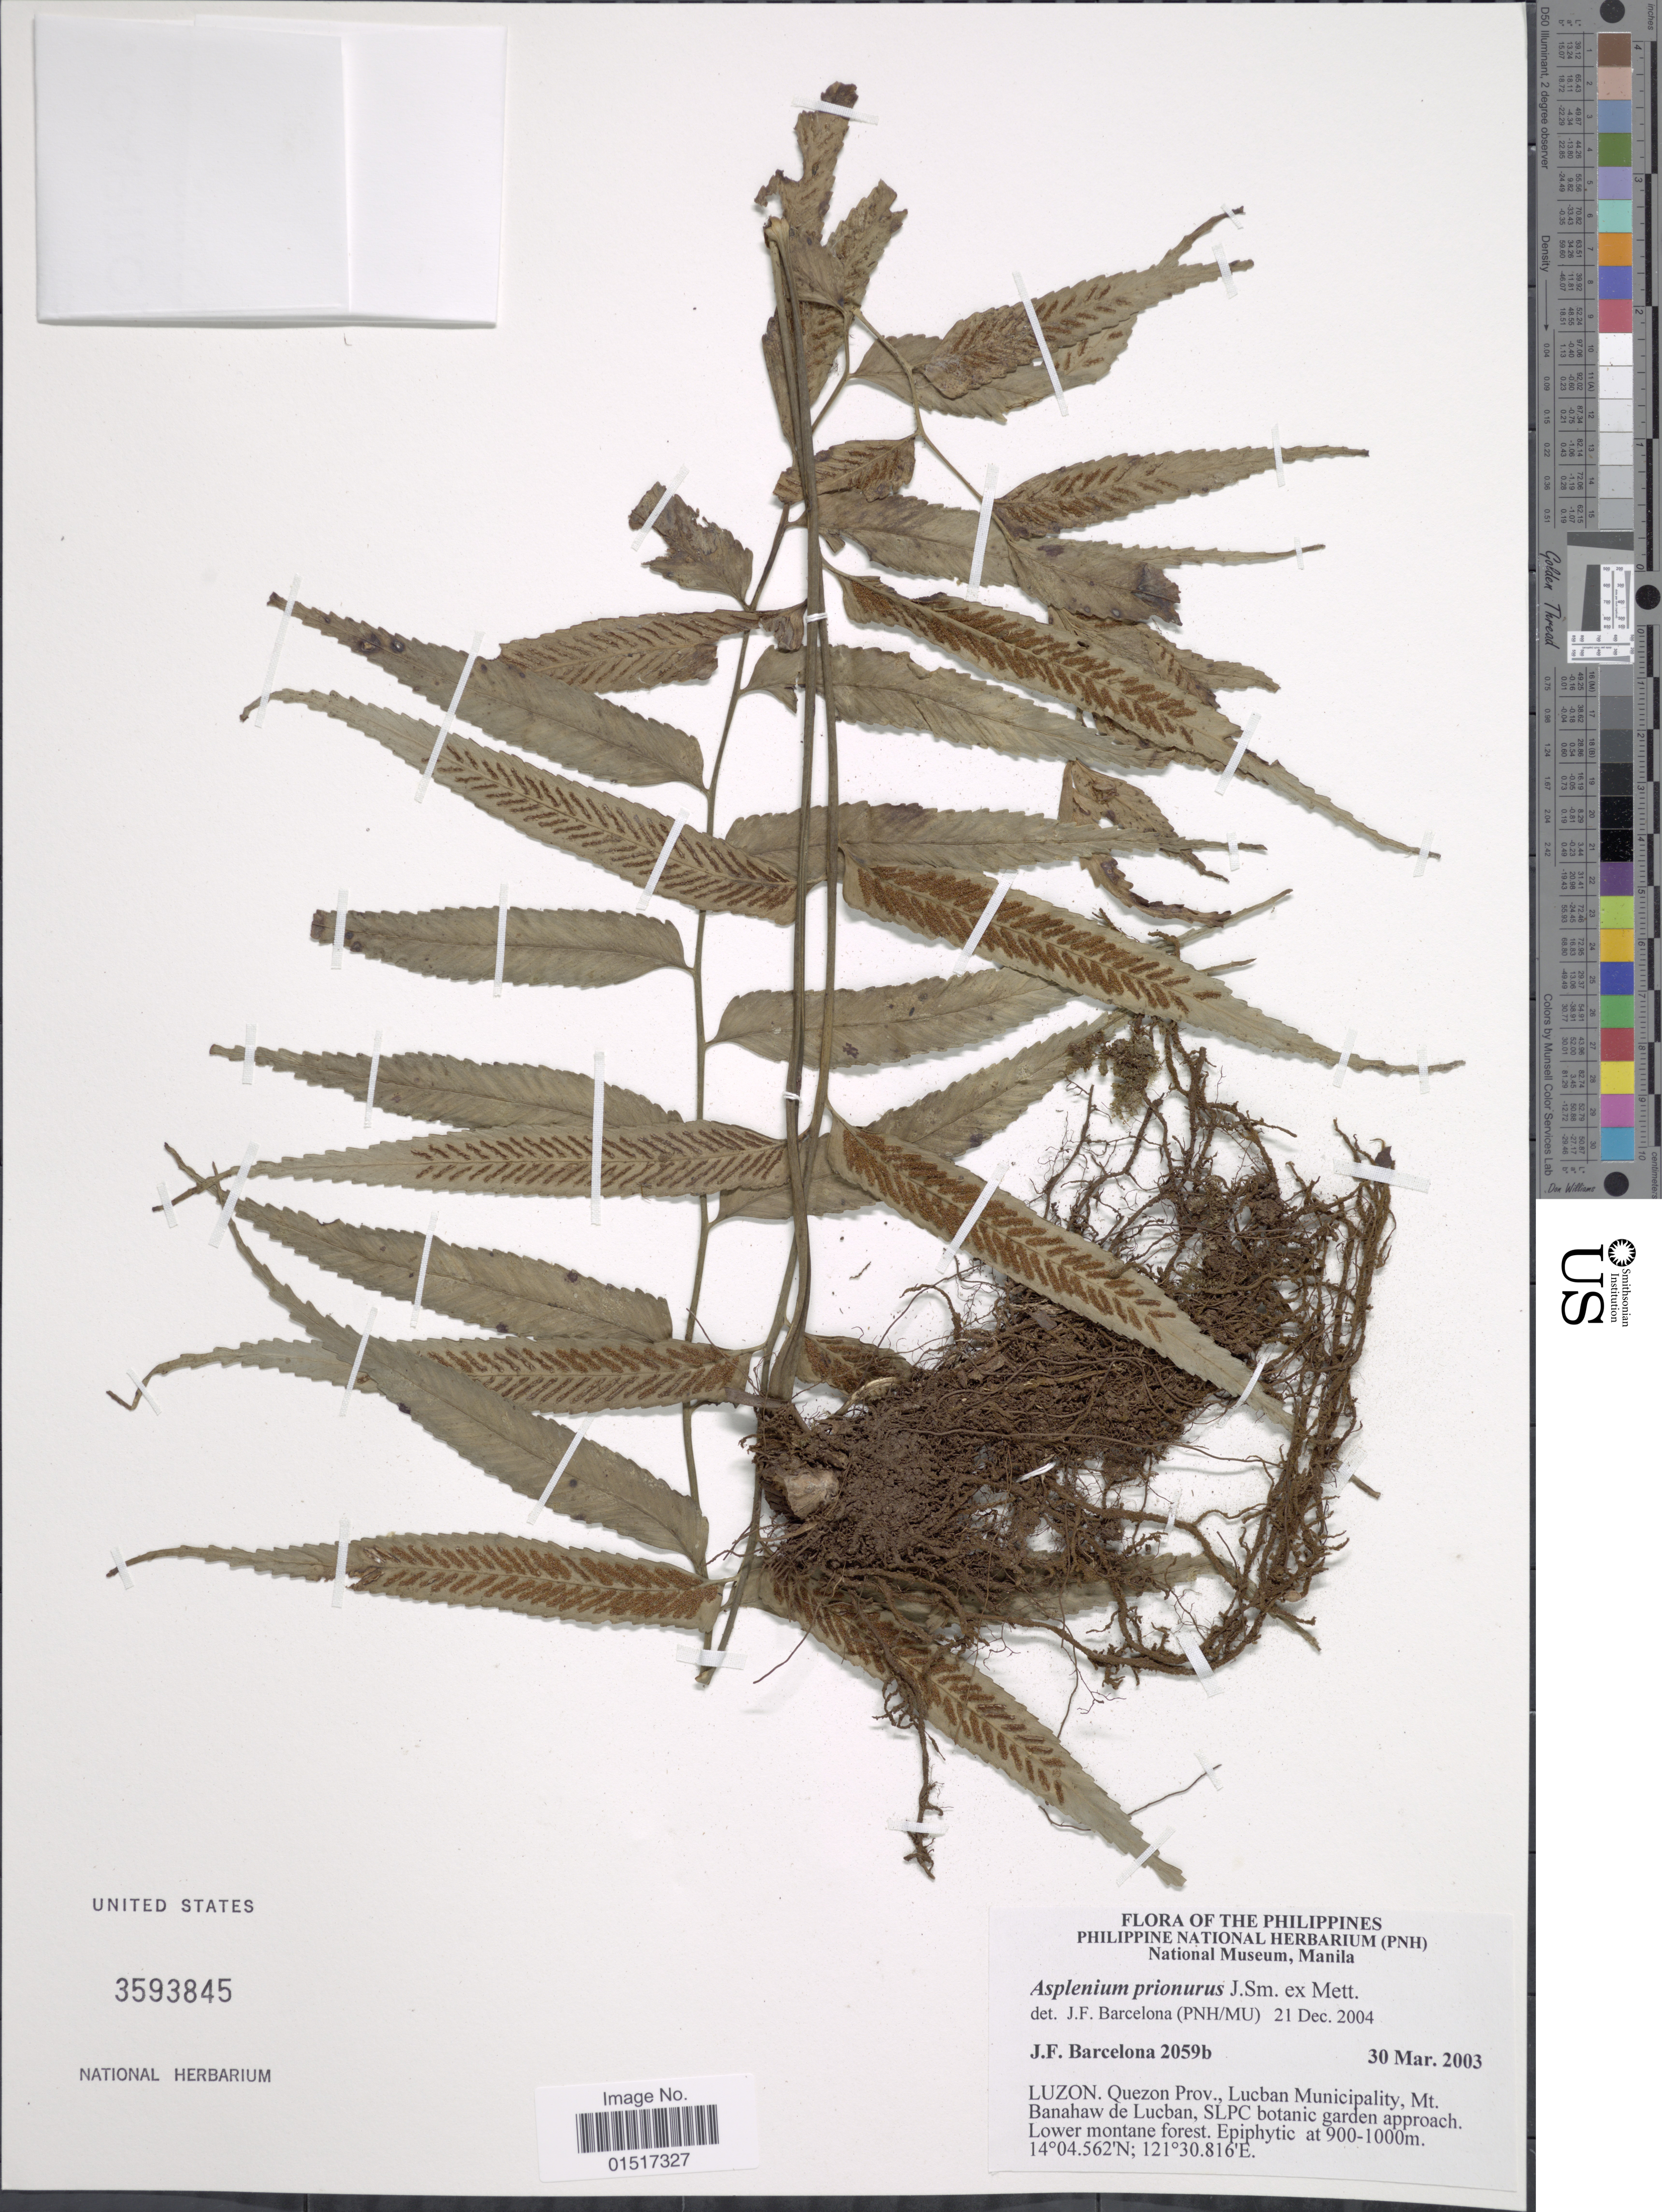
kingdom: Plantae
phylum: Tracheophyta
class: Polypodiopsida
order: Polypodiales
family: Aspleniaceae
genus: Asplenium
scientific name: Asplenium vulcanicum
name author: Blume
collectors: J. F. Barcelona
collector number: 2059b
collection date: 2003-03-30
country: Philippines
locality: Luzon. Quezon Prov., Lucban Municipality, Mt. Banahaw de Lucban, SLPC botanic garden approach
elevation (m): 900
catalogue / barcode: US 3593845